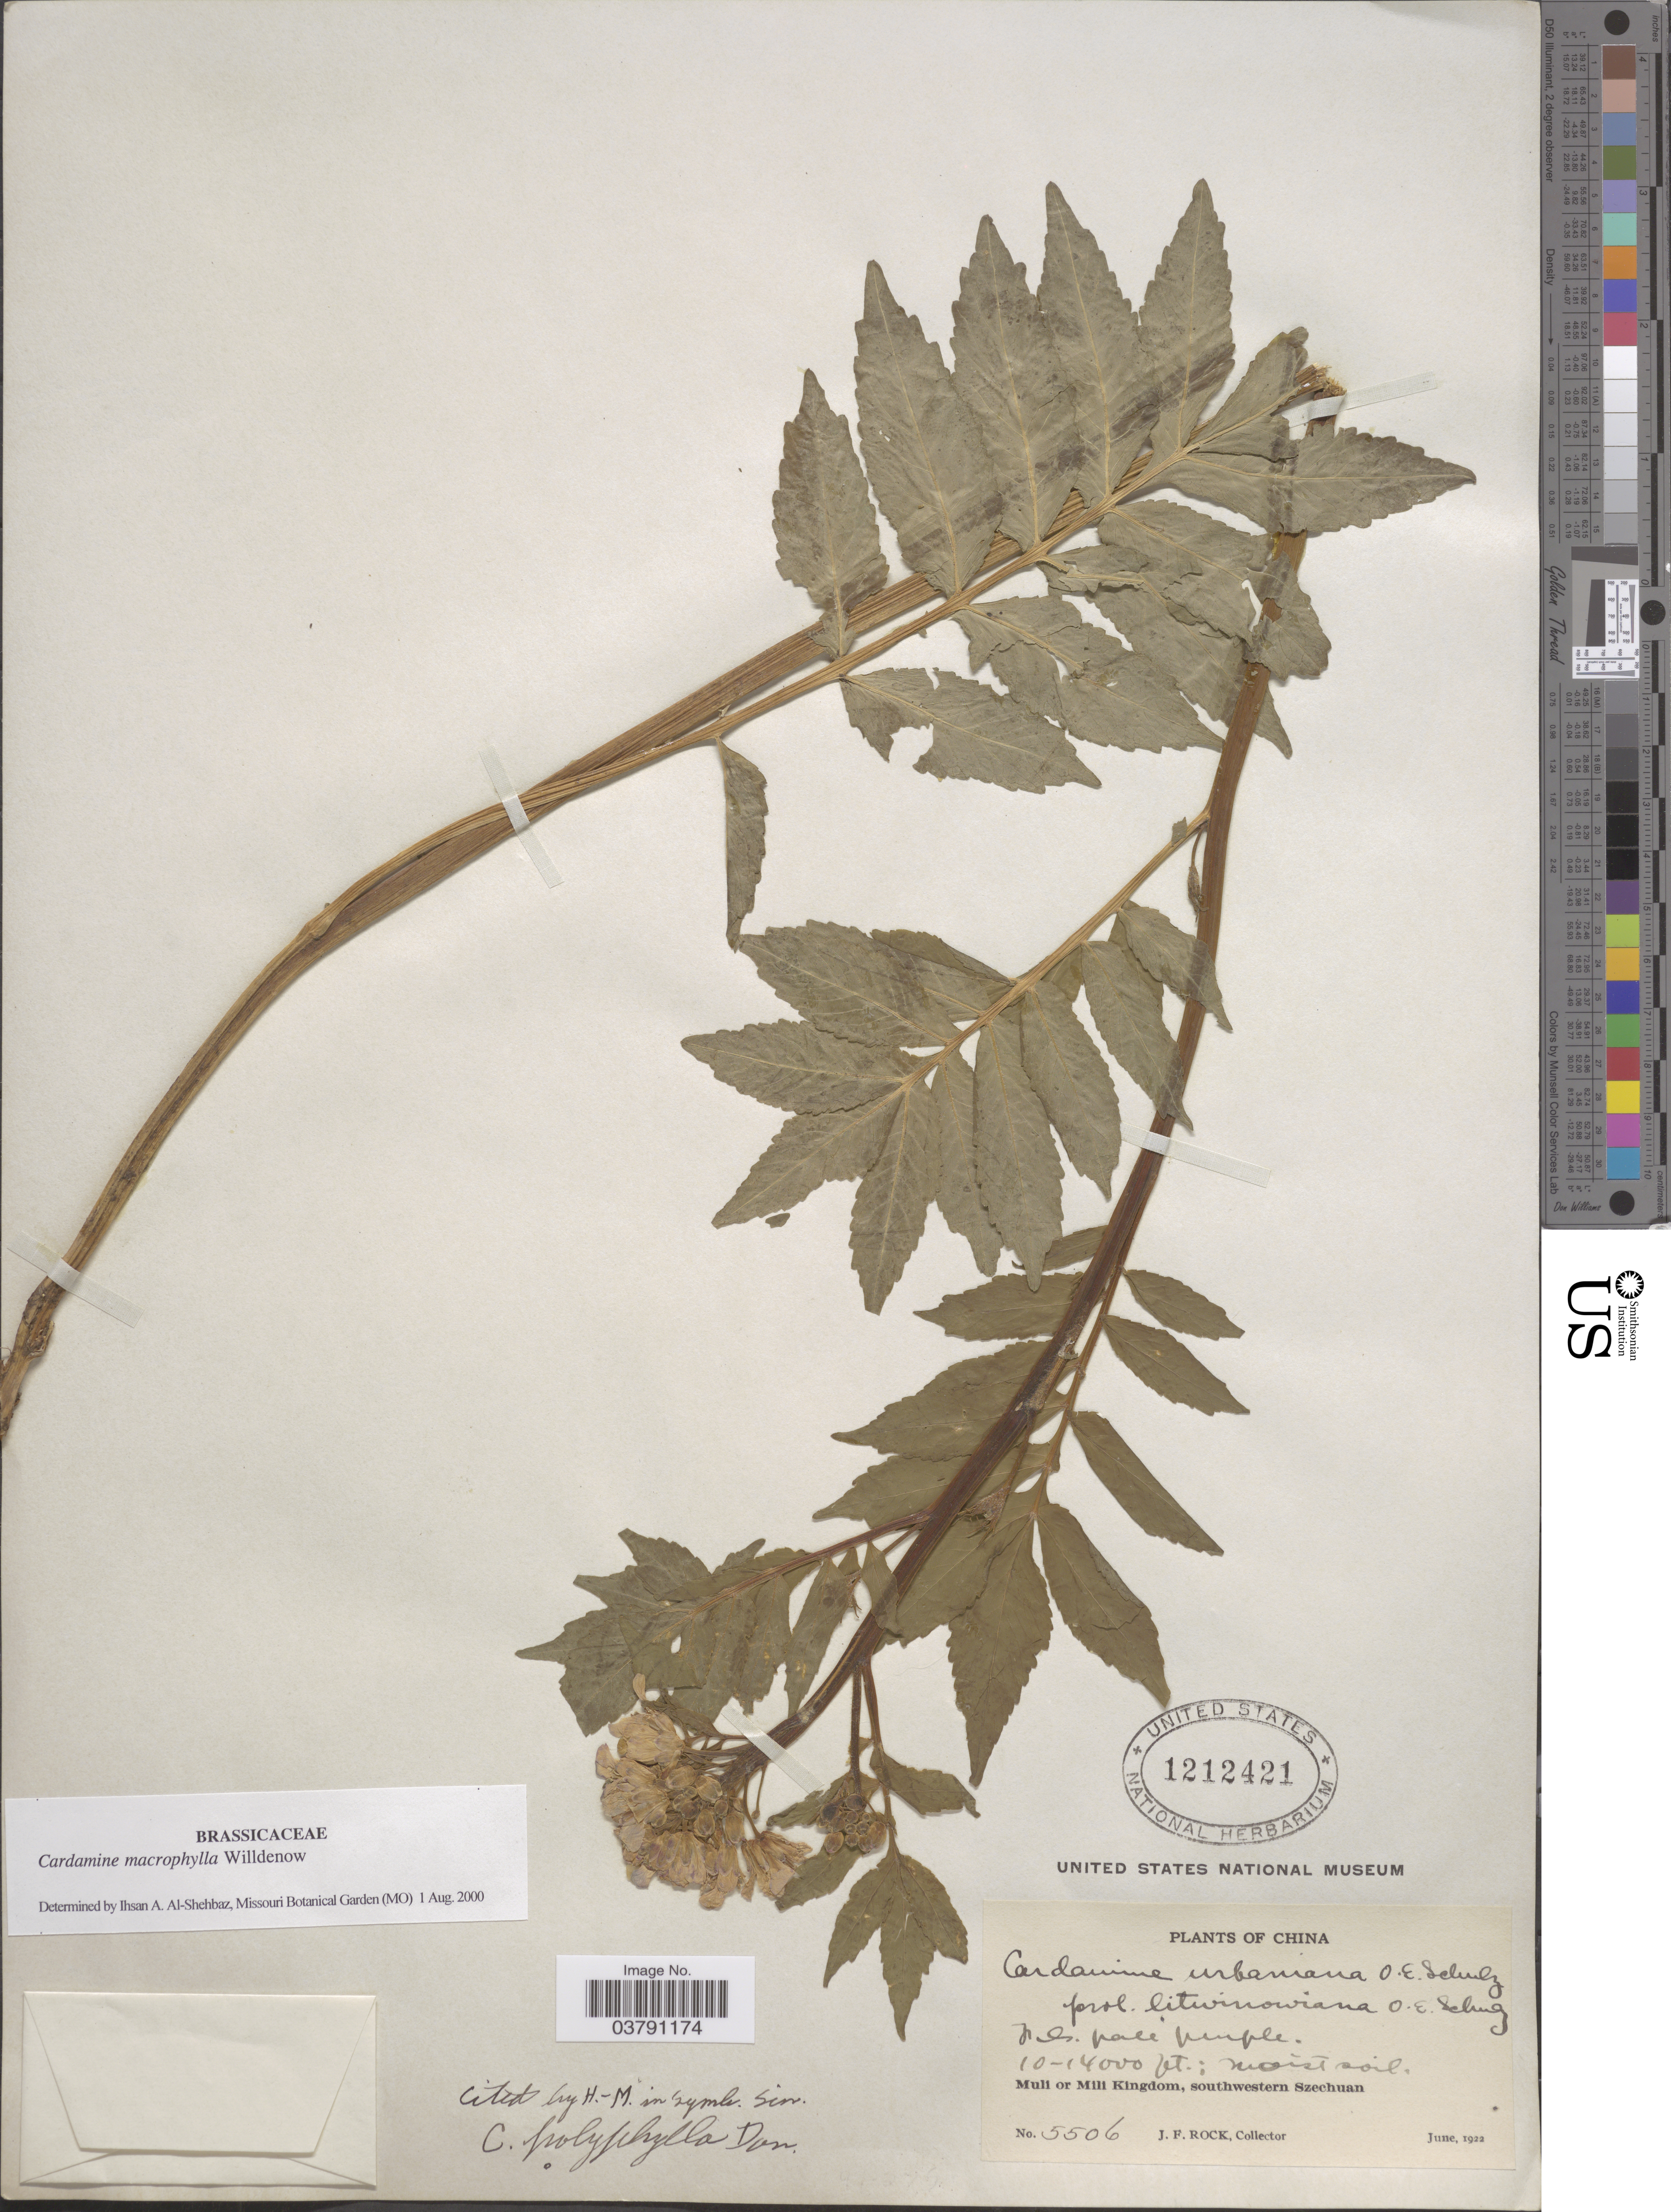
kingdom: Plantae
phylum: Tracheophyta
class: Magnoliopsida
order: Brassicales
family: Brassicaceae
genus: Cardamine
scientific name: Cardamine macrophylla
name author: Willd.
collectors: J. Rock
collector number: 5506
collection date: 1922-06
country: China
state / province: Sichuan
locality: Muli or Mili Kingdom, southwestern Szechuan.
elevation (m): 3048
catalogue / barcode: US 1212421